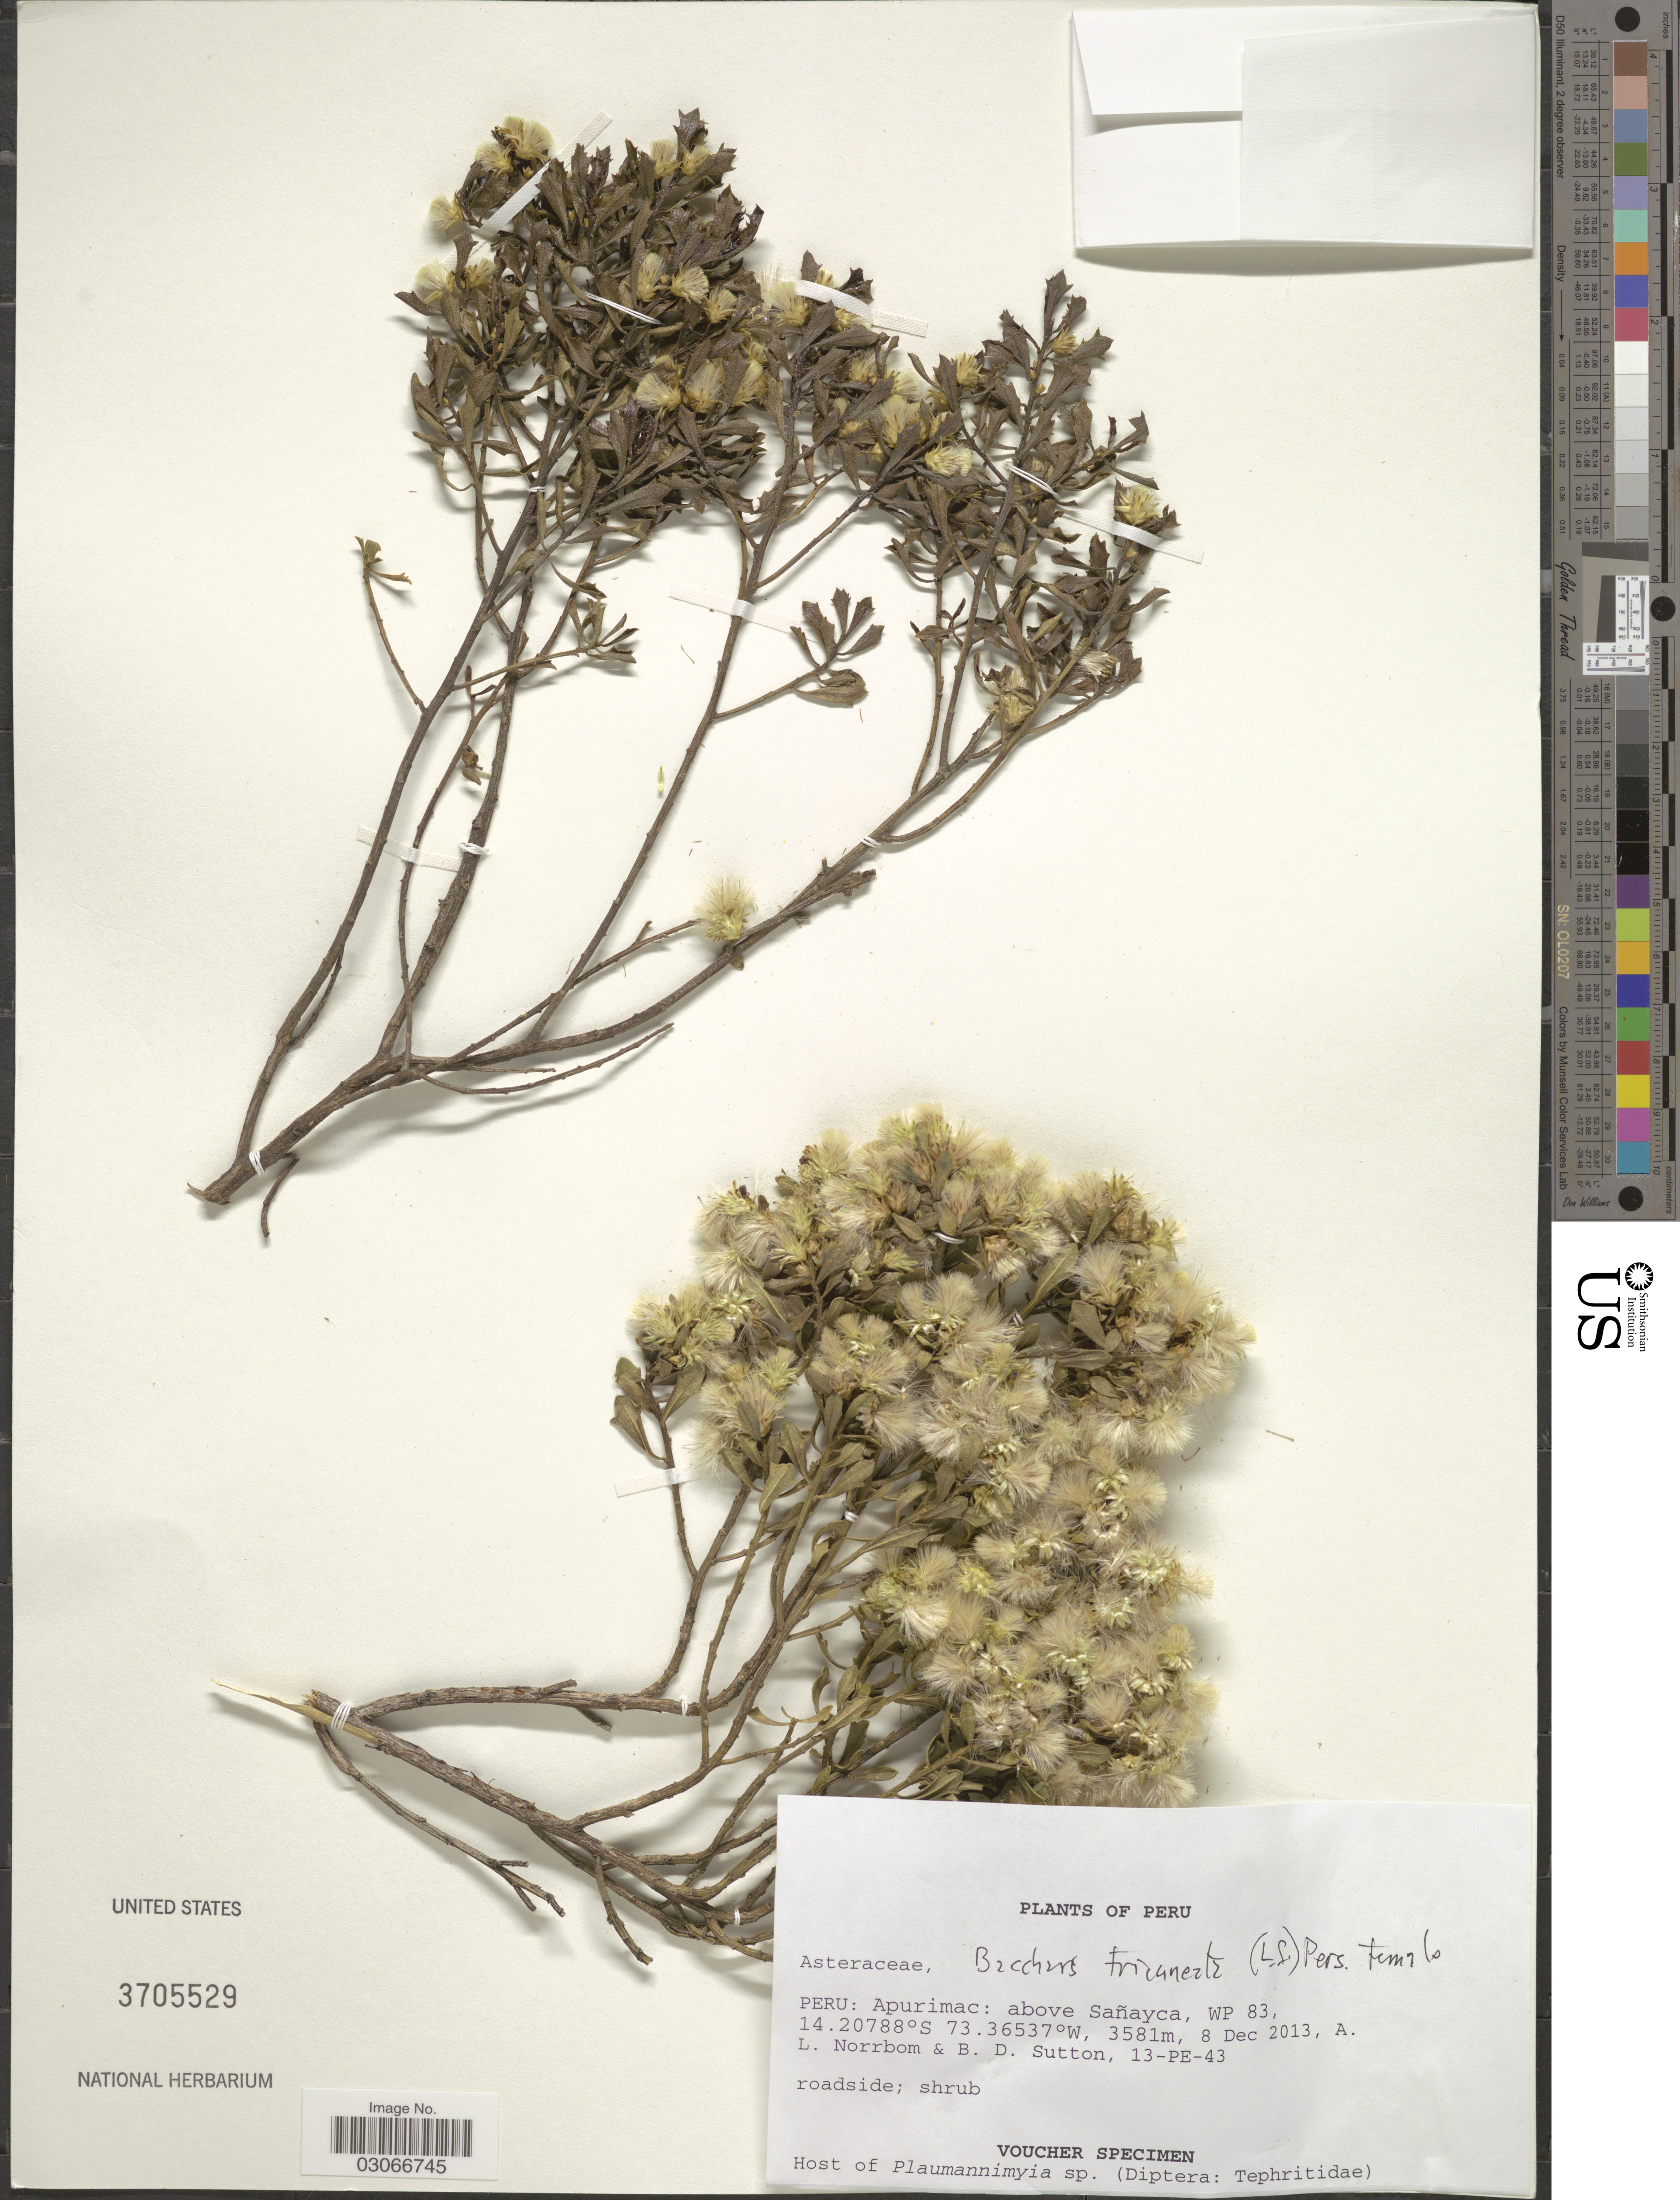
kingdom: Plantae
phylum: Tracheophyta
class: Magnoliopsida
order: Asterales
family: Asteraceae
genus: Baccharis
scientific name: Baccharis tricuneata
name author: (L. f.) Pers.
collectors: A. L. Norrbom & B. Sutton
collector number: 13-PE-43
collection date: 2013-12-08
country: Peru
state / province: Apurímac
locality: Above Sañayca, WP 83.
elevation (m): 3581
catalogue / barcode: US 3705529